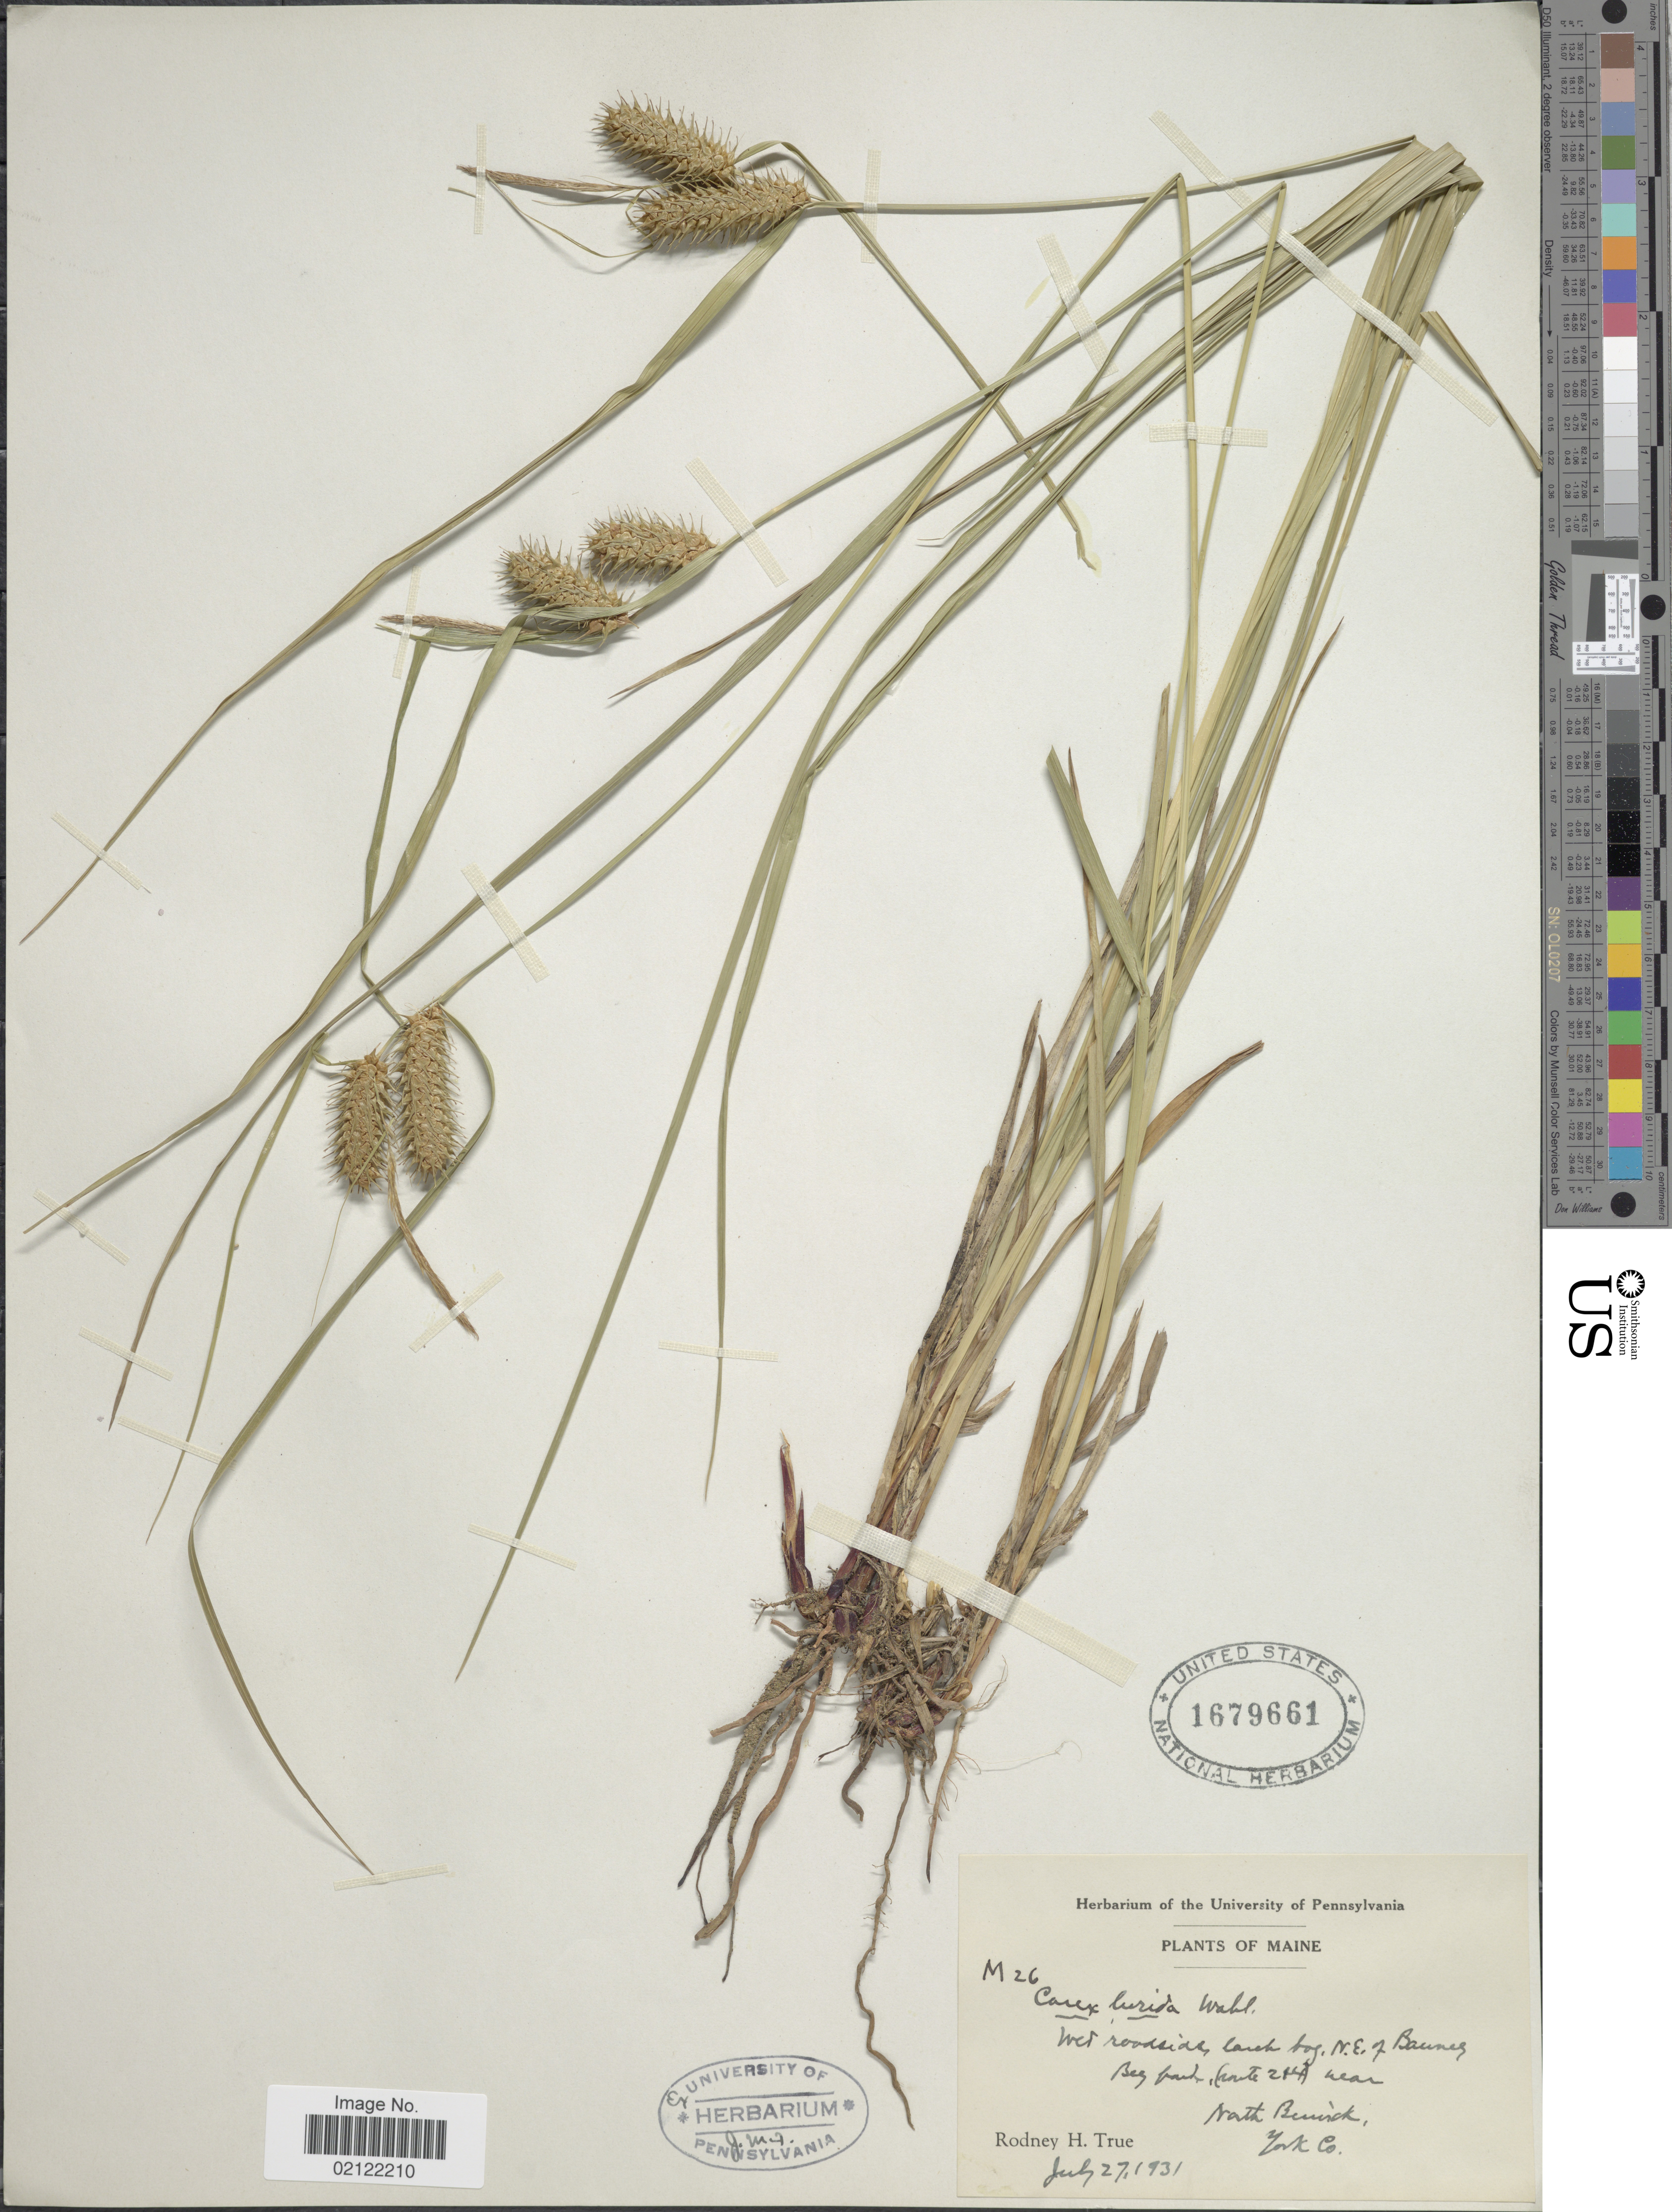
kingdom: Plantae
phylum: Tracheophyta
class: Liliopsida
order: Poales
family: Cyperaceae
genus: Carex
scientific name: Carex lurida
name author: Wahlenb.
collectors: R. H. True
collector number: M26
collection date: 1931-07-27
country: United States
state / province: Maine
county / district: York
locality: Wet roadside, bank bog N.E. of Baunes Bog bank, (route 214) near North Berwick, York Co.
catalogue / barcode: US 1679661